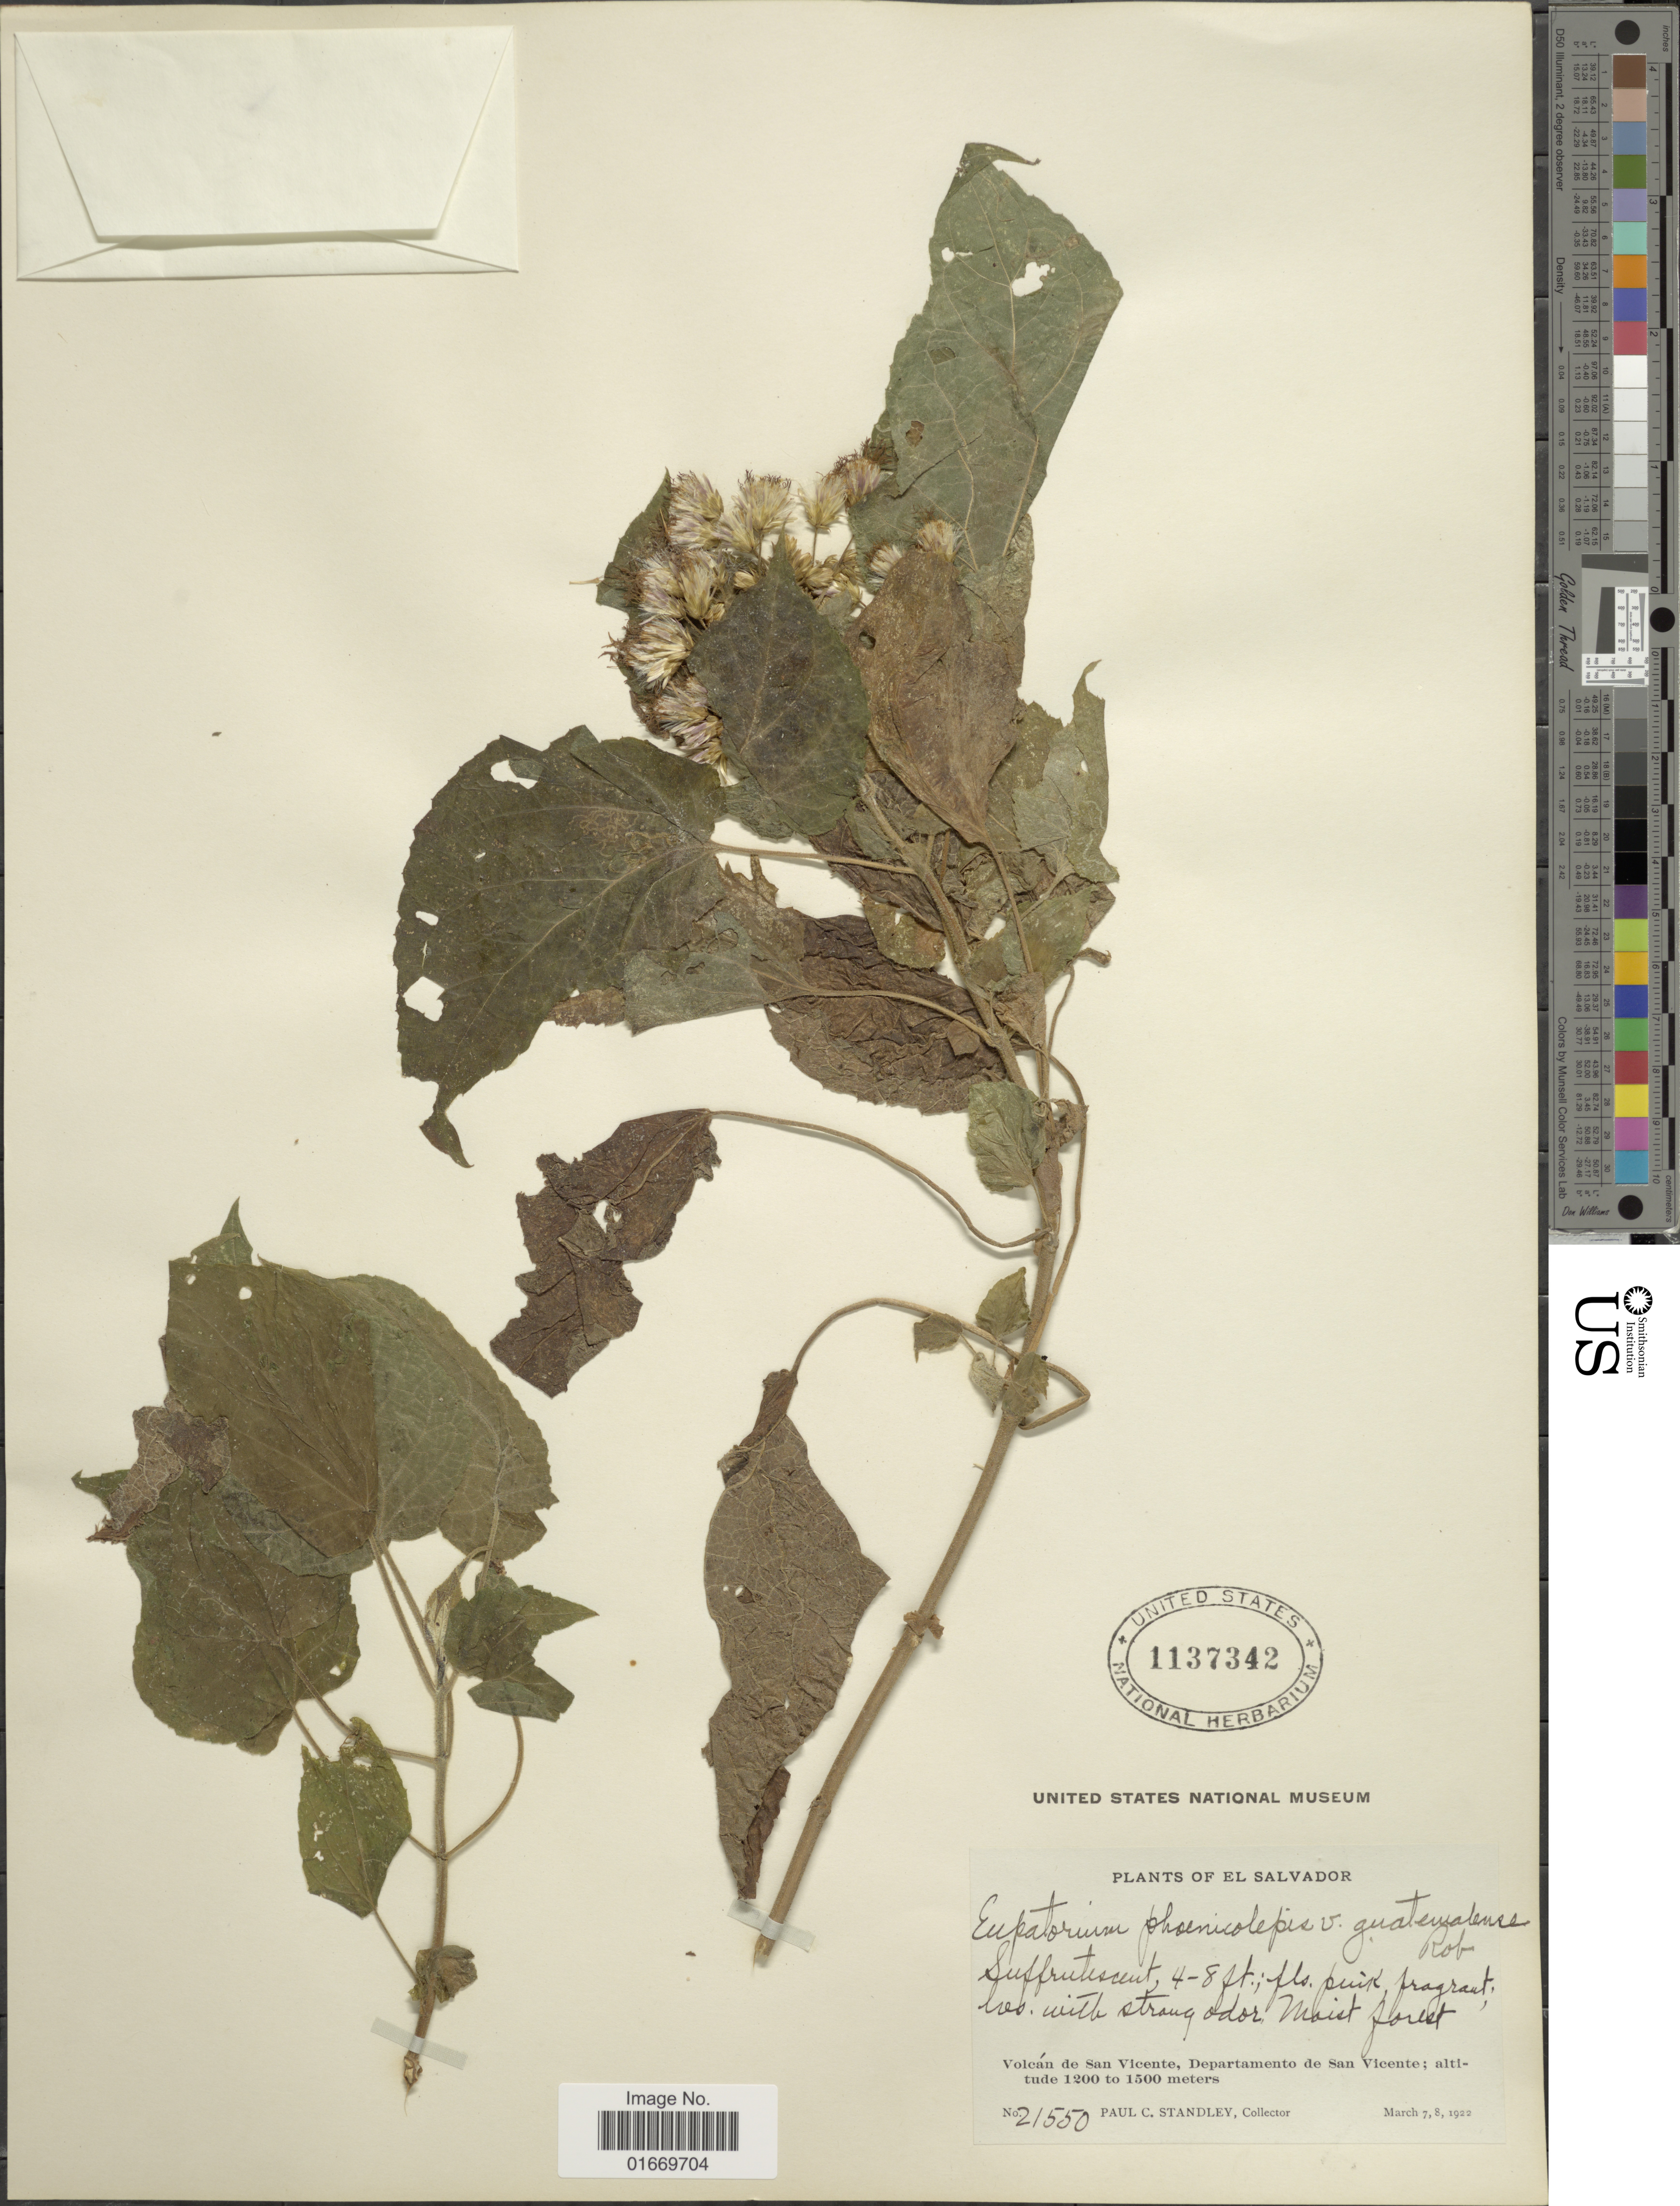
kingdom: Plantae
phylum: Tracheophyta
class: Magnoliopsida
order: Asterales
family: Asteraceae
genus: Peteravenia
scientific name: Peteravenia grisea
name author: (J.M. Coult.) R.M. King & H. Rob.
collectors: P. C. Standley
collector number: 21550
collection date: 1922-03-07/1922-03-08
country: El Salvador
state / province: San Vincente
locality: El Salvador. Volcan de San Vincente, Departamento de San Vincente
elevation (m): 1200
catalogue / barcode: US 1137342